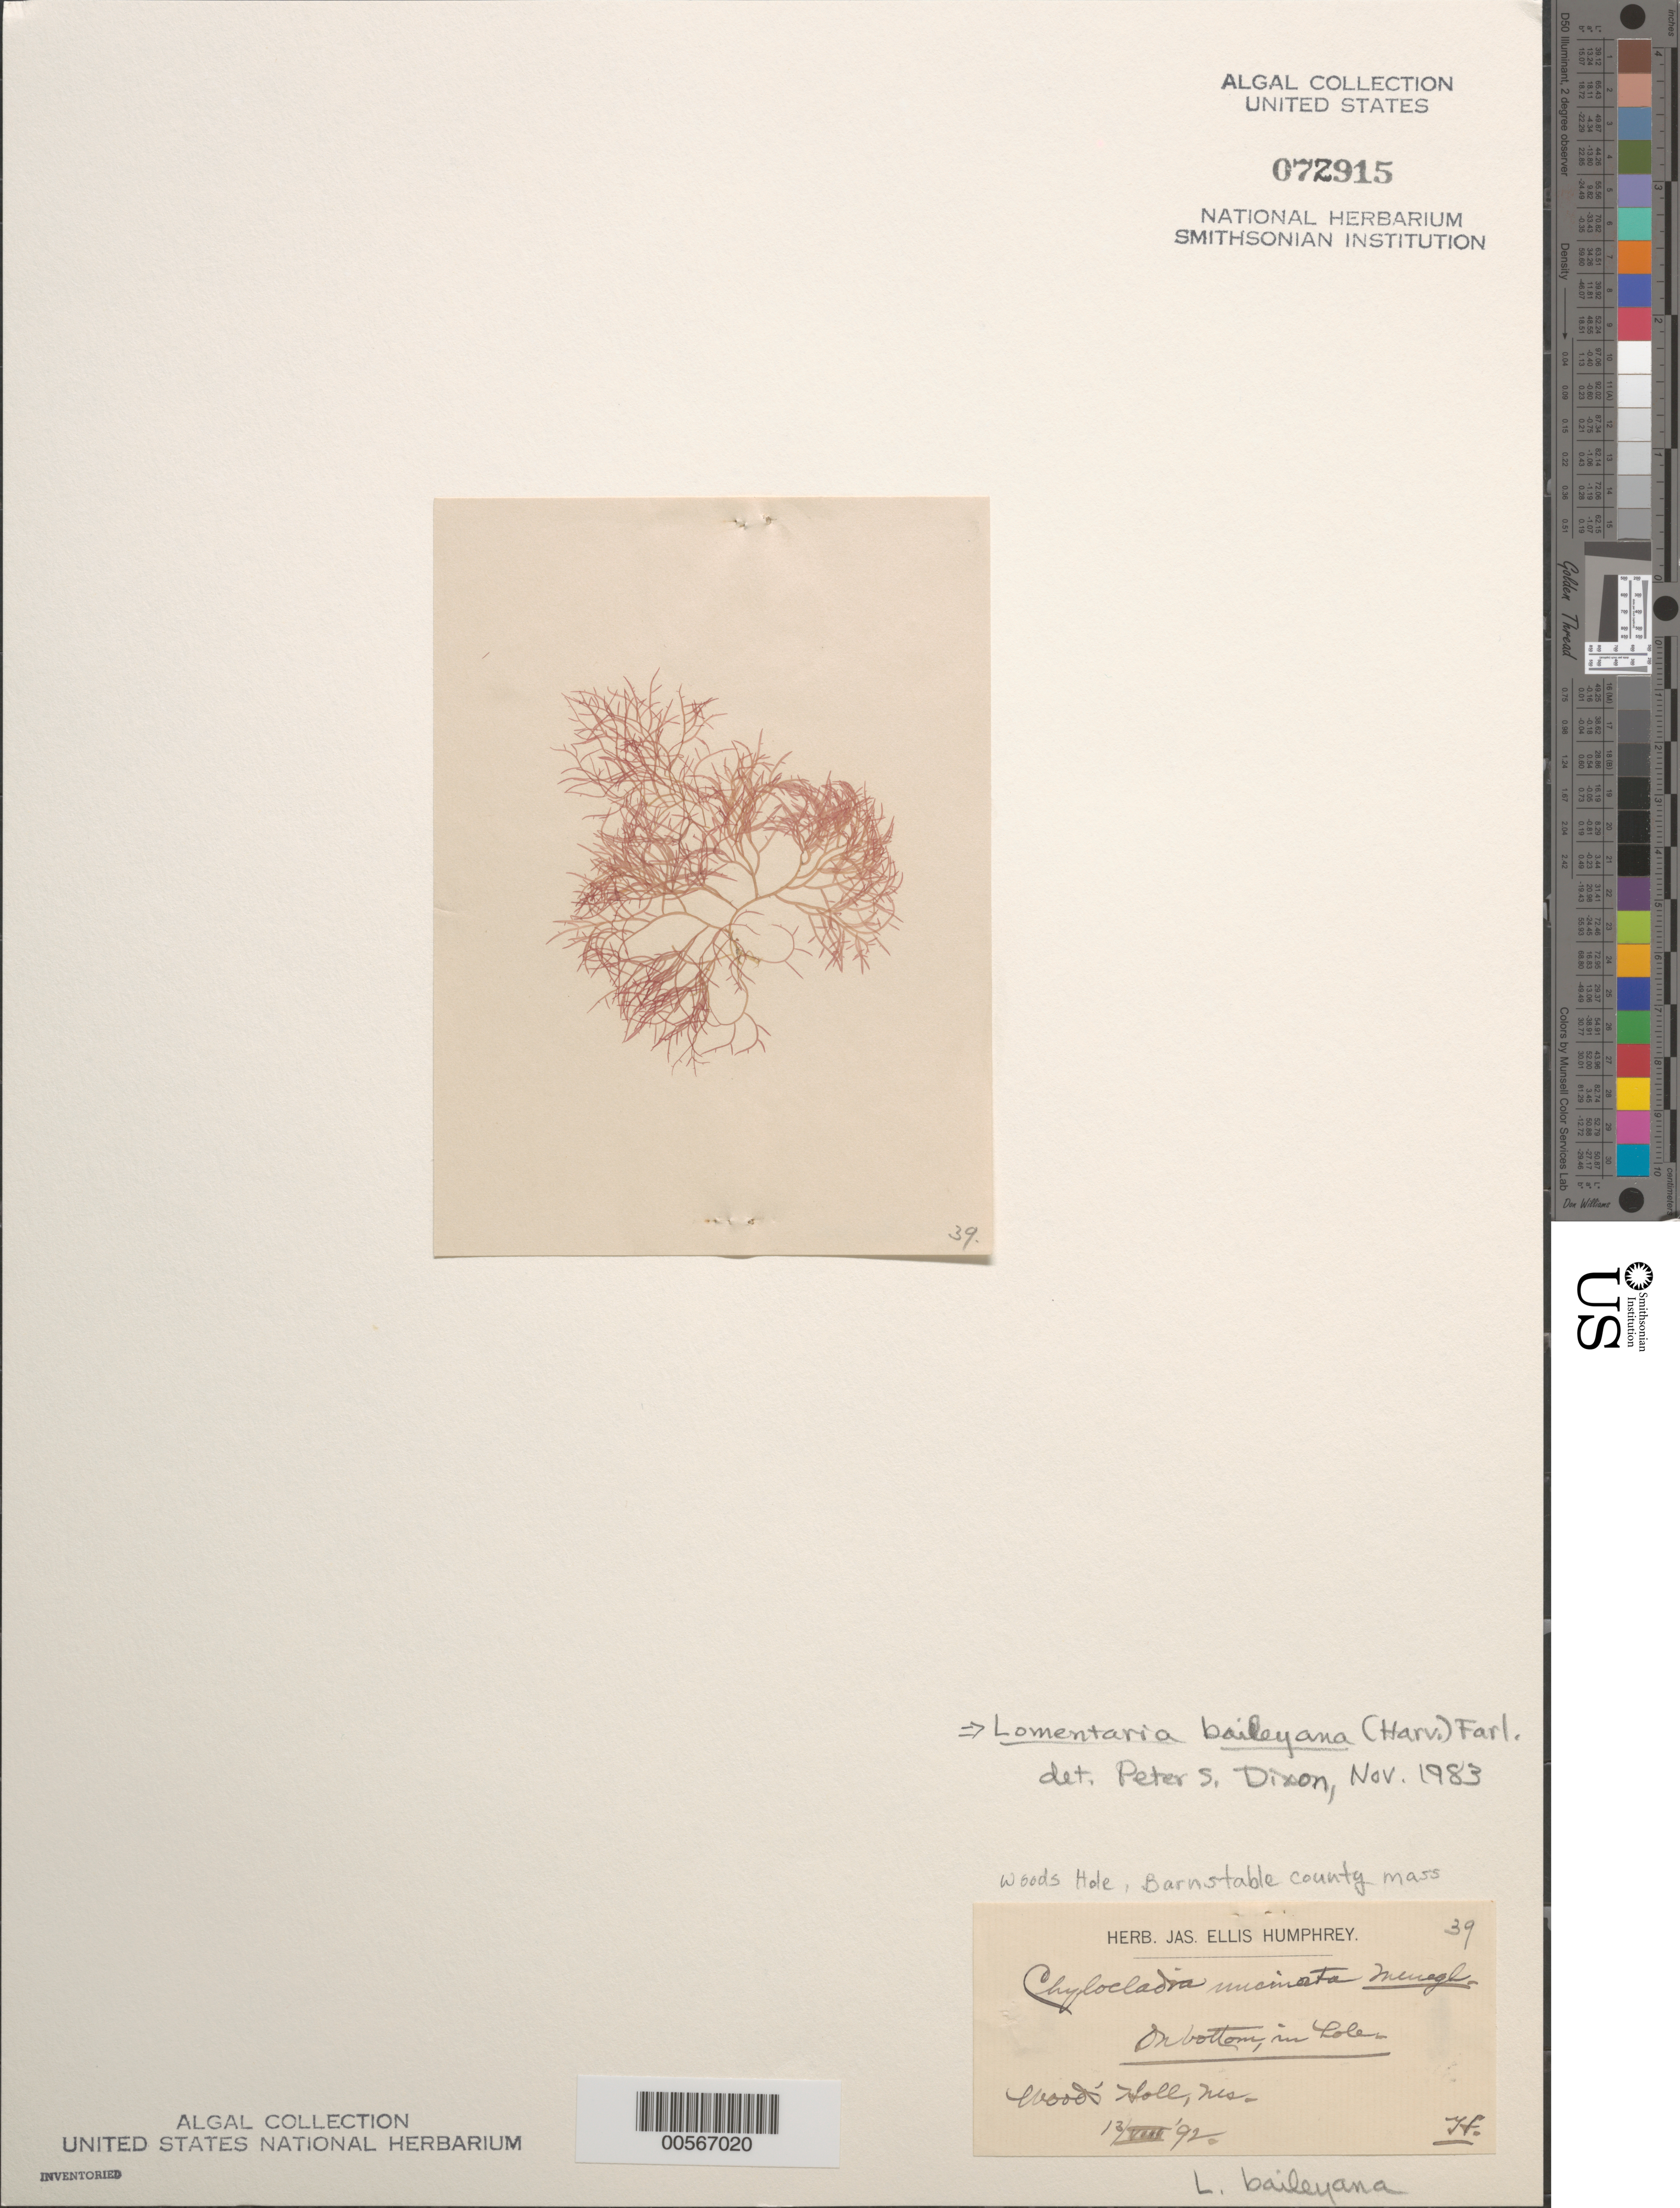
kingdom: Plantae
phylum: Rhodophyta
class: Florideophyceae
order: Rhodymeniales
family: Lomentariaceae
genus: Hooperia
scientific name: Hooperia divaricata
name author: (Durant) M.J. Wynne et al.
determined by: Algae name updating Project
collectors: J. Humphrey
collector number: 39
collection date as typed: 13 Aug 1892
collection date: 1892-08-13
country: United States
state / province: Massachusetts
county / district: Barnstable County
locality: Woods Hole (Wood's Holl)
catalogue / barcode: US 72915